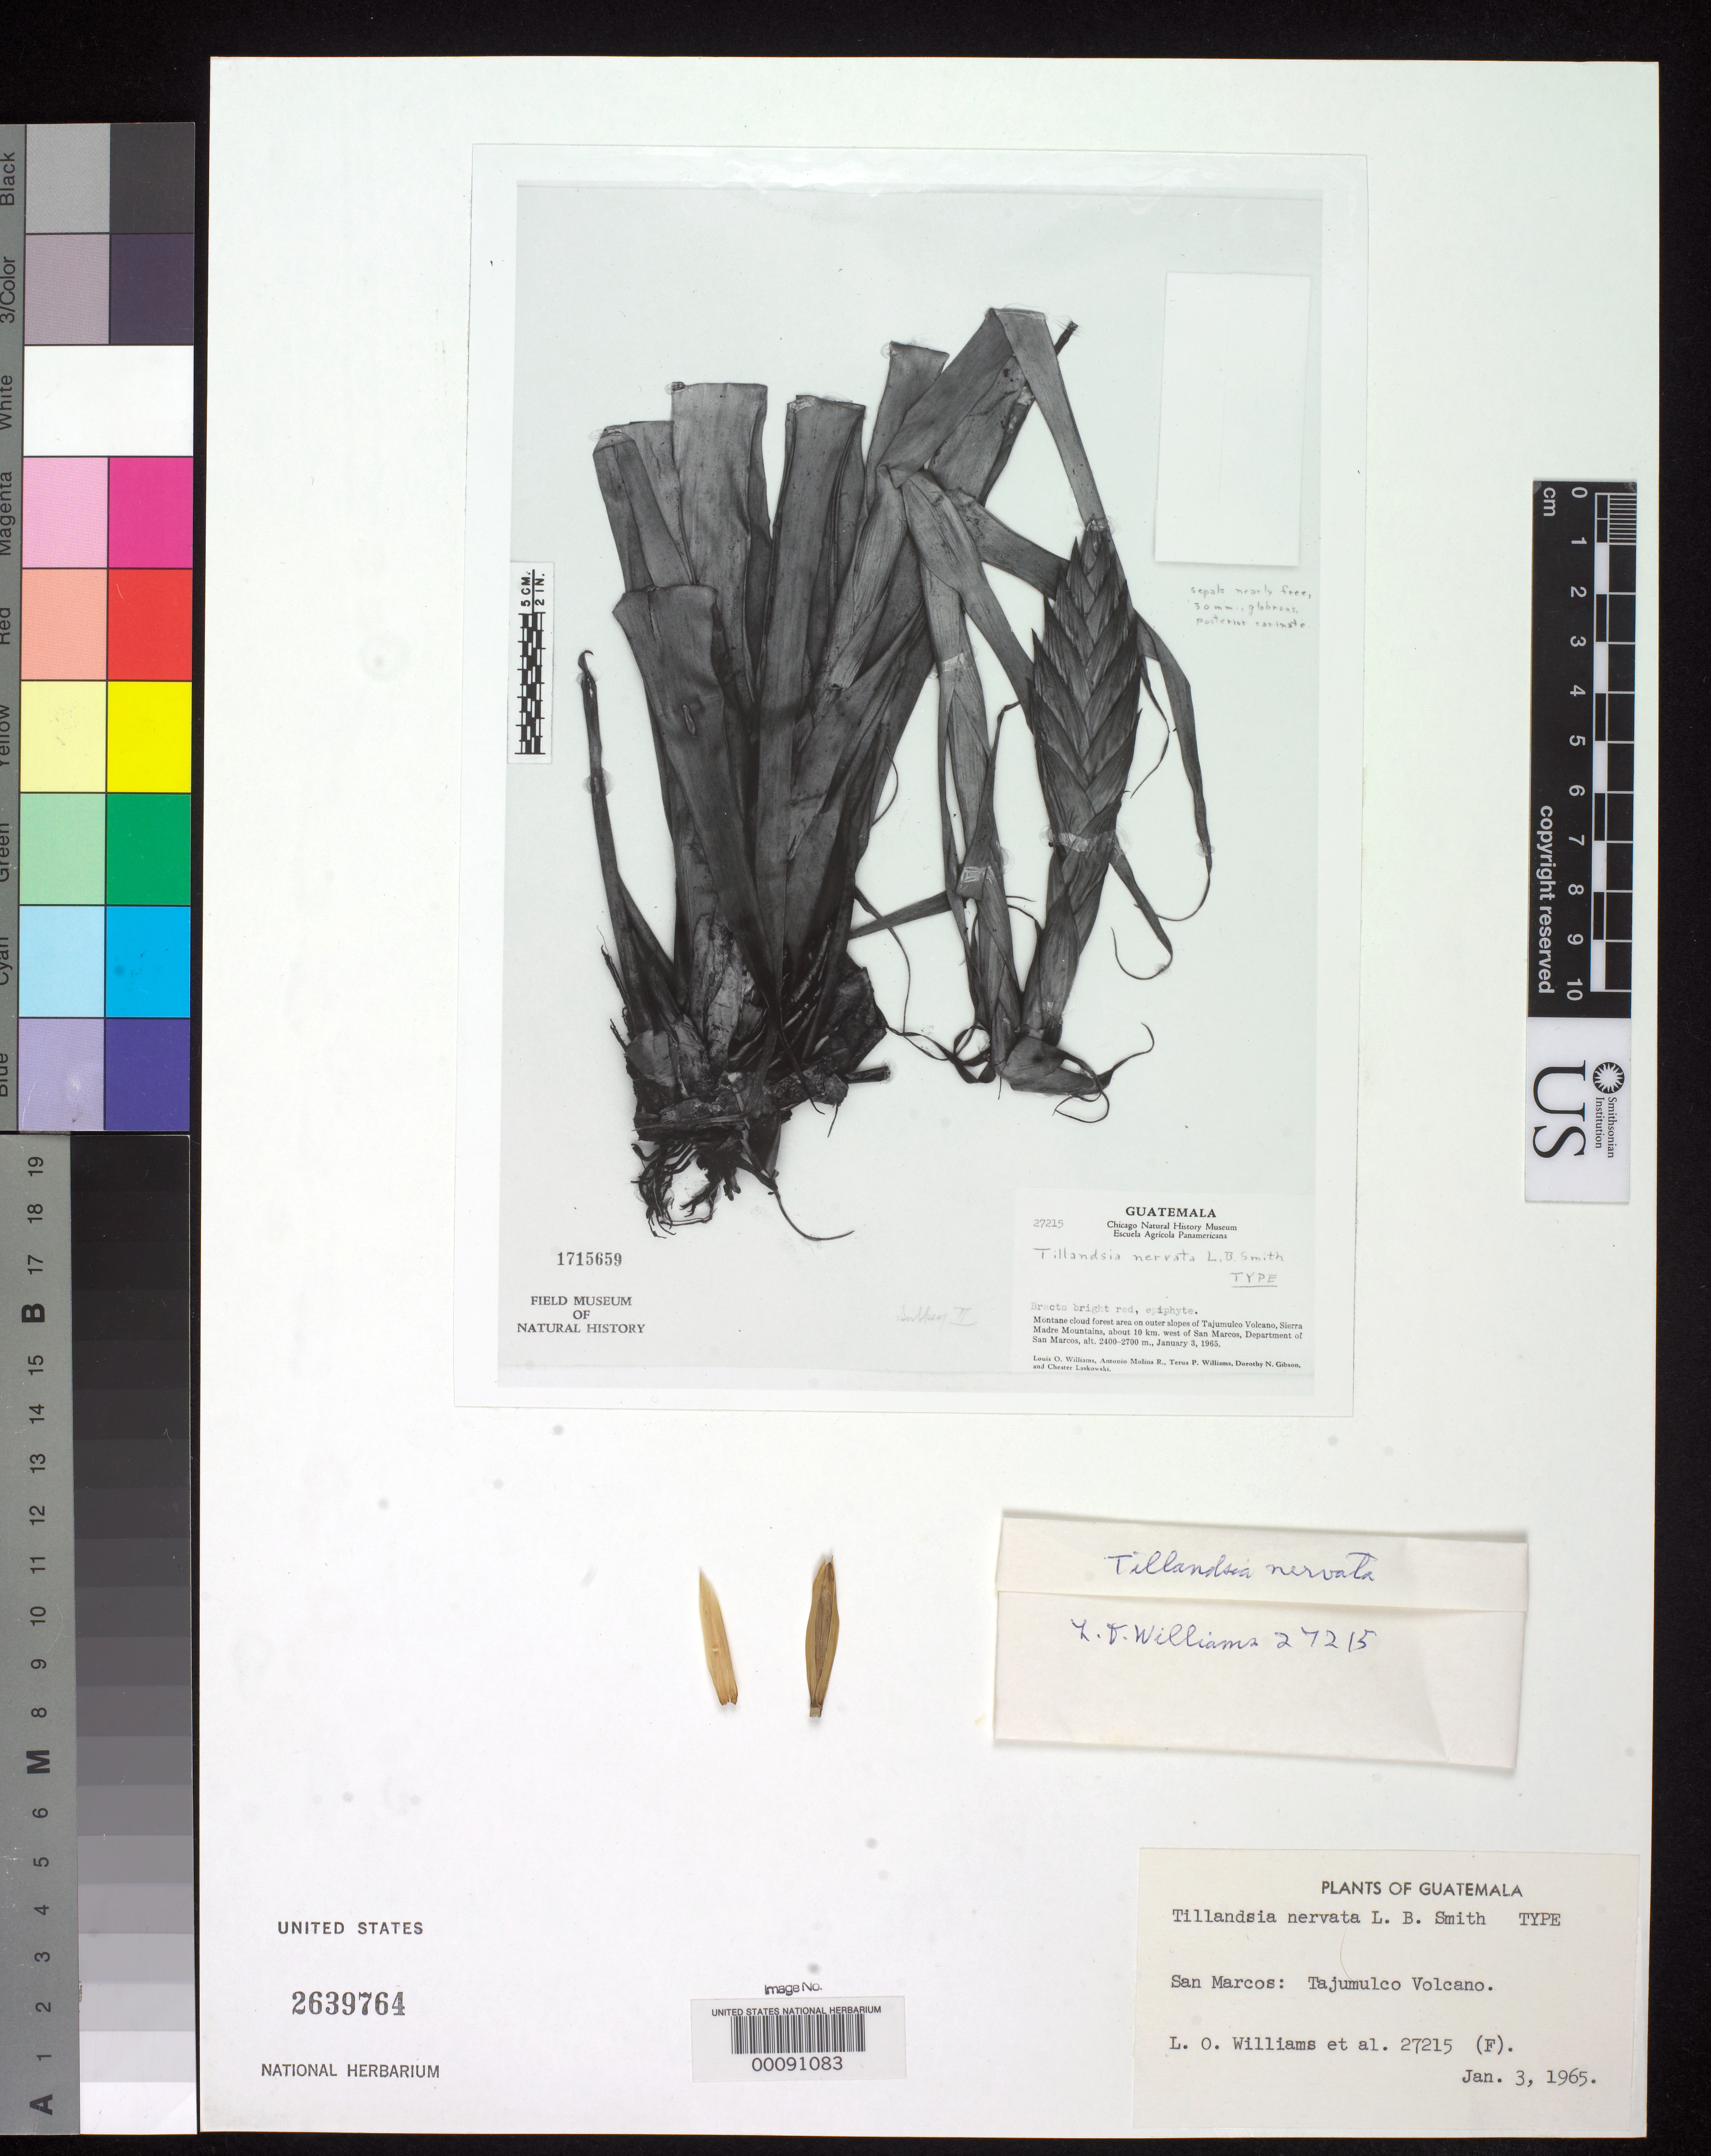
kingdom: Plantae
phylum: Tracheophyta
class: Liliopsida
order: Poales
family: Bromeliaceae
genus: Tillandsia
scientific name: Tillandsia nervata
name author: L.B. Sm.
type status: Type Fragment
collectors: L. O. Williams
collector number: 27215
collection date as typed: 03 Jan 1965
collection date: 1965-01-03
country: Guatemala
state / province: San Marcos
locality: Tajumulco Volcan .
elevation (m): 2400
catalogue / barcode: US 2639764